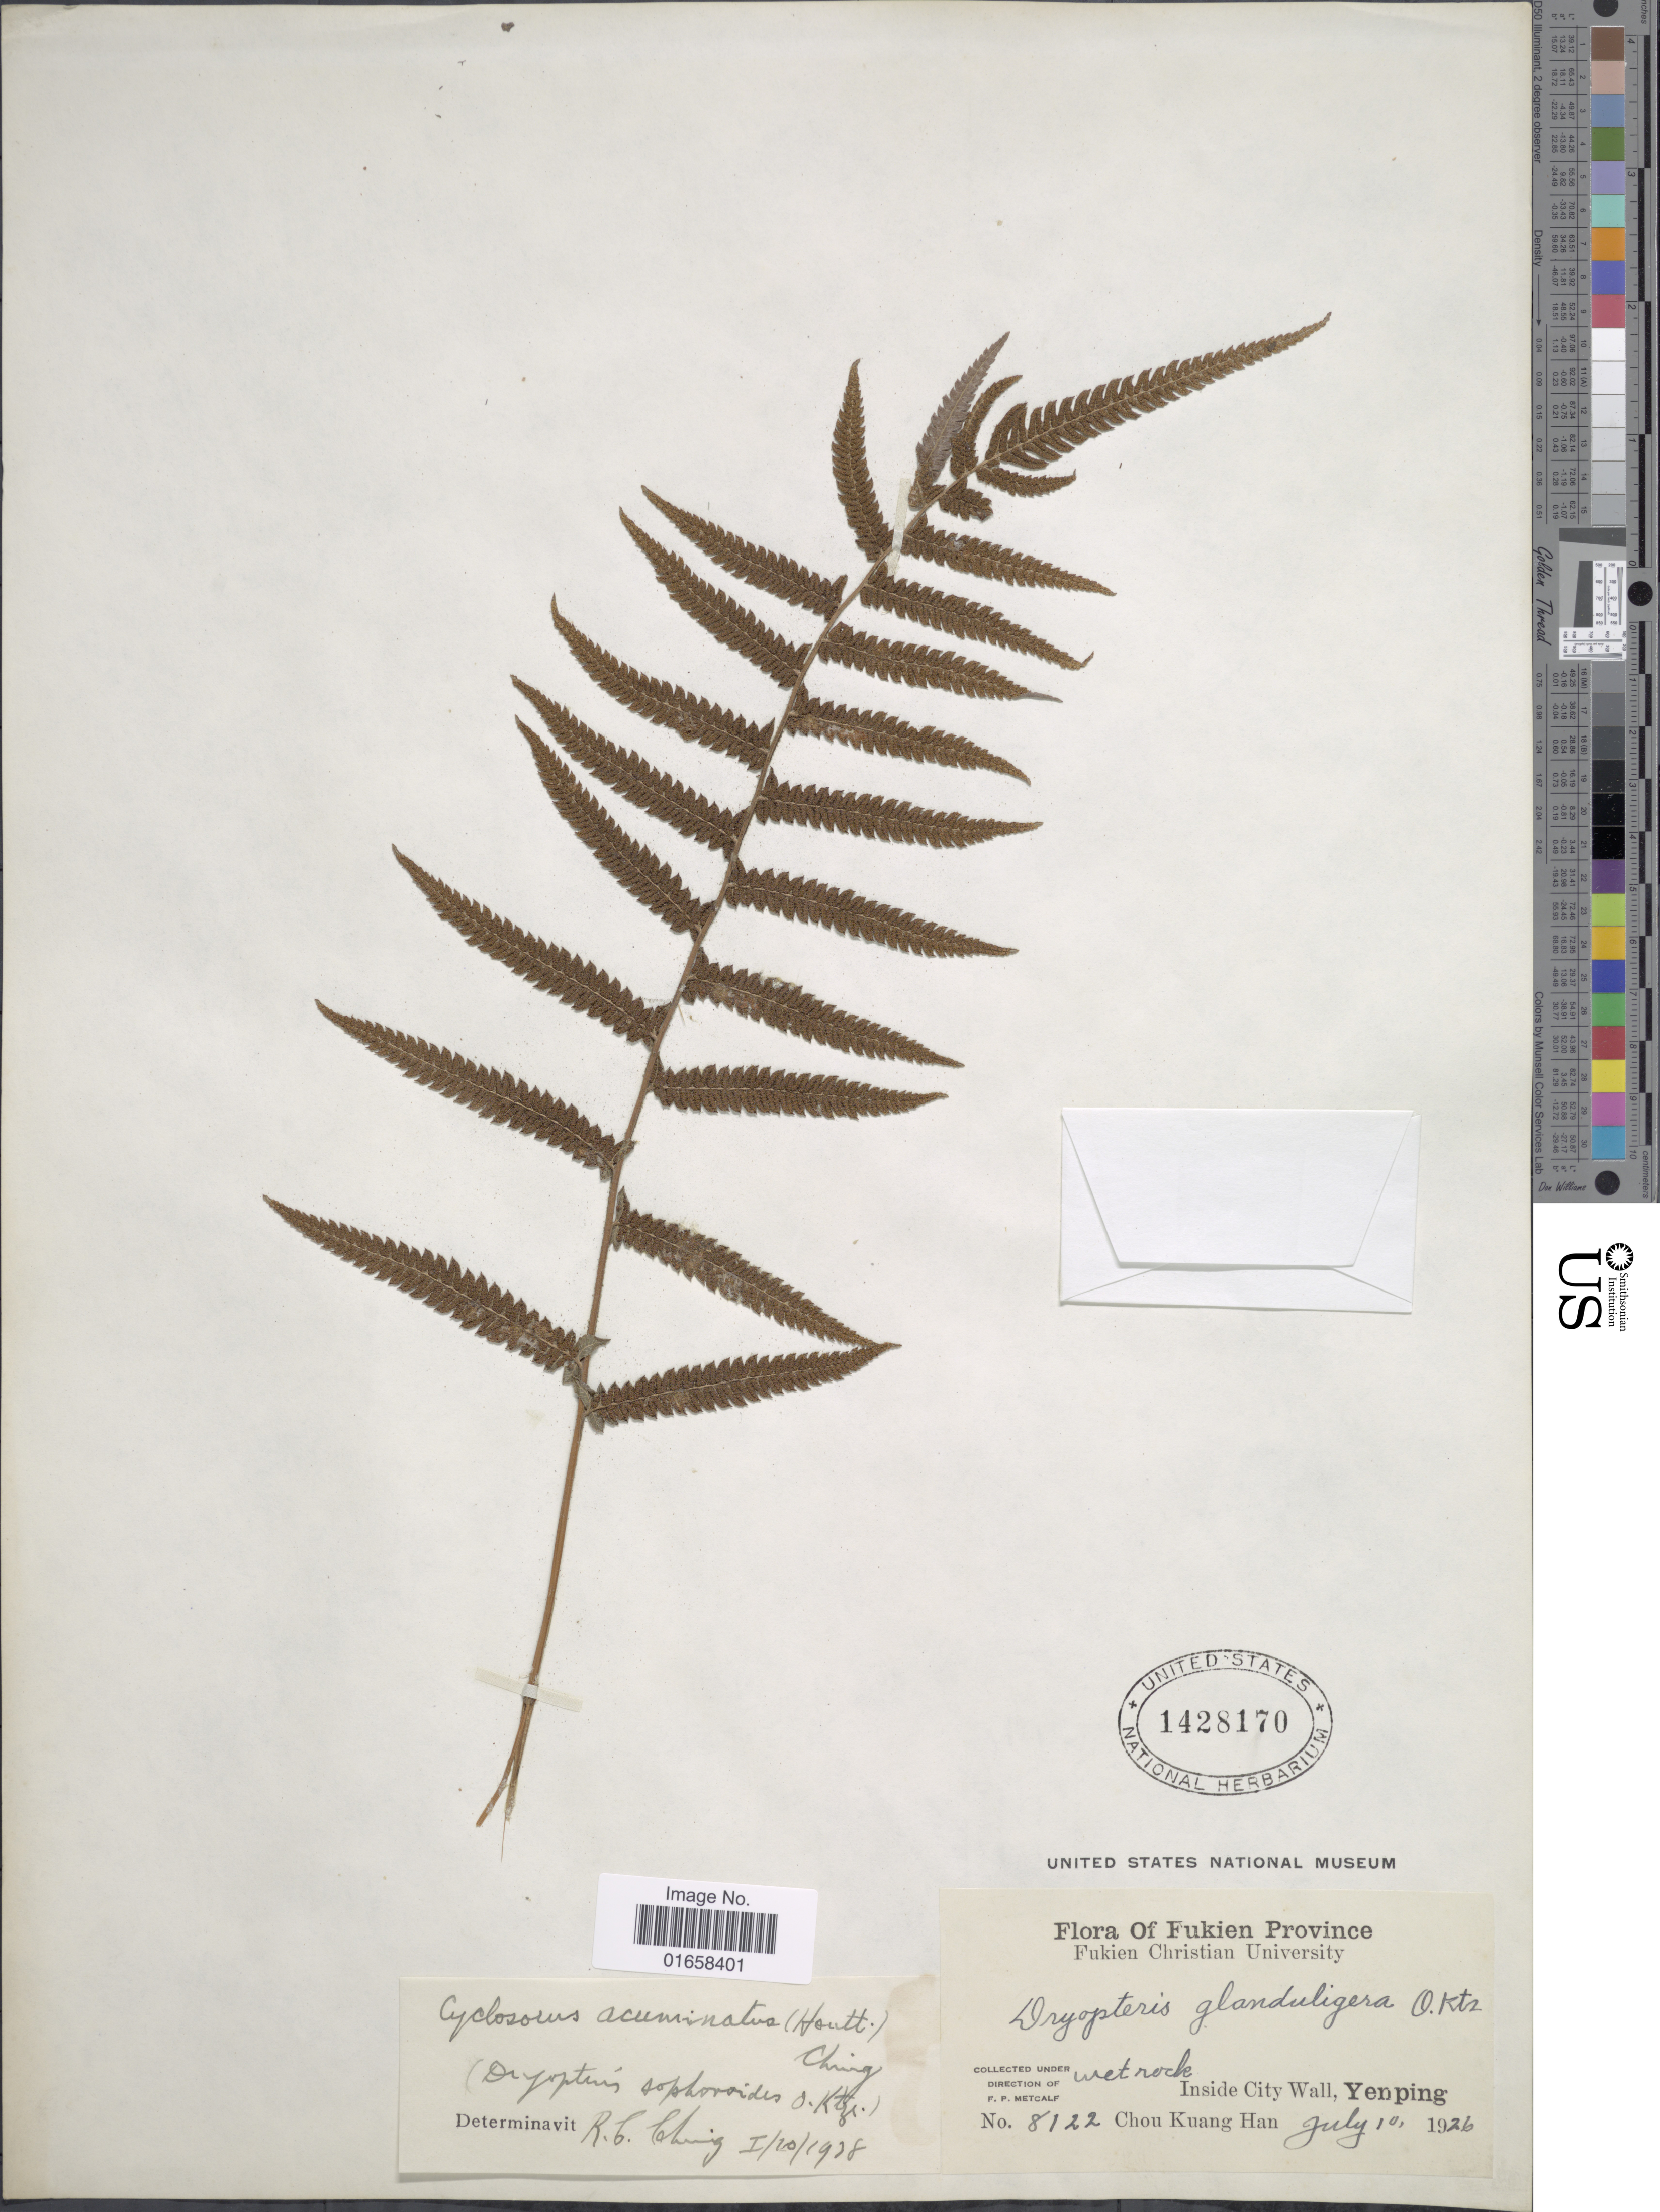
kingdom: Plantae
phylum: Tracheophyta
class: Polypodiopsida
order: Polypodiales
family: Thelypteridaceae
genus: Christella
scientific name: Christella acuminata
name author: (Houtt.) H. Lév.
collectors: Chou Kuang Han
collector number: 8122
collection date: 1926-07-10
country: China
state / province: Fujian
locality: Fukien Province. Inside City Wall, yenping.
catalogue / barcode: US 1428170